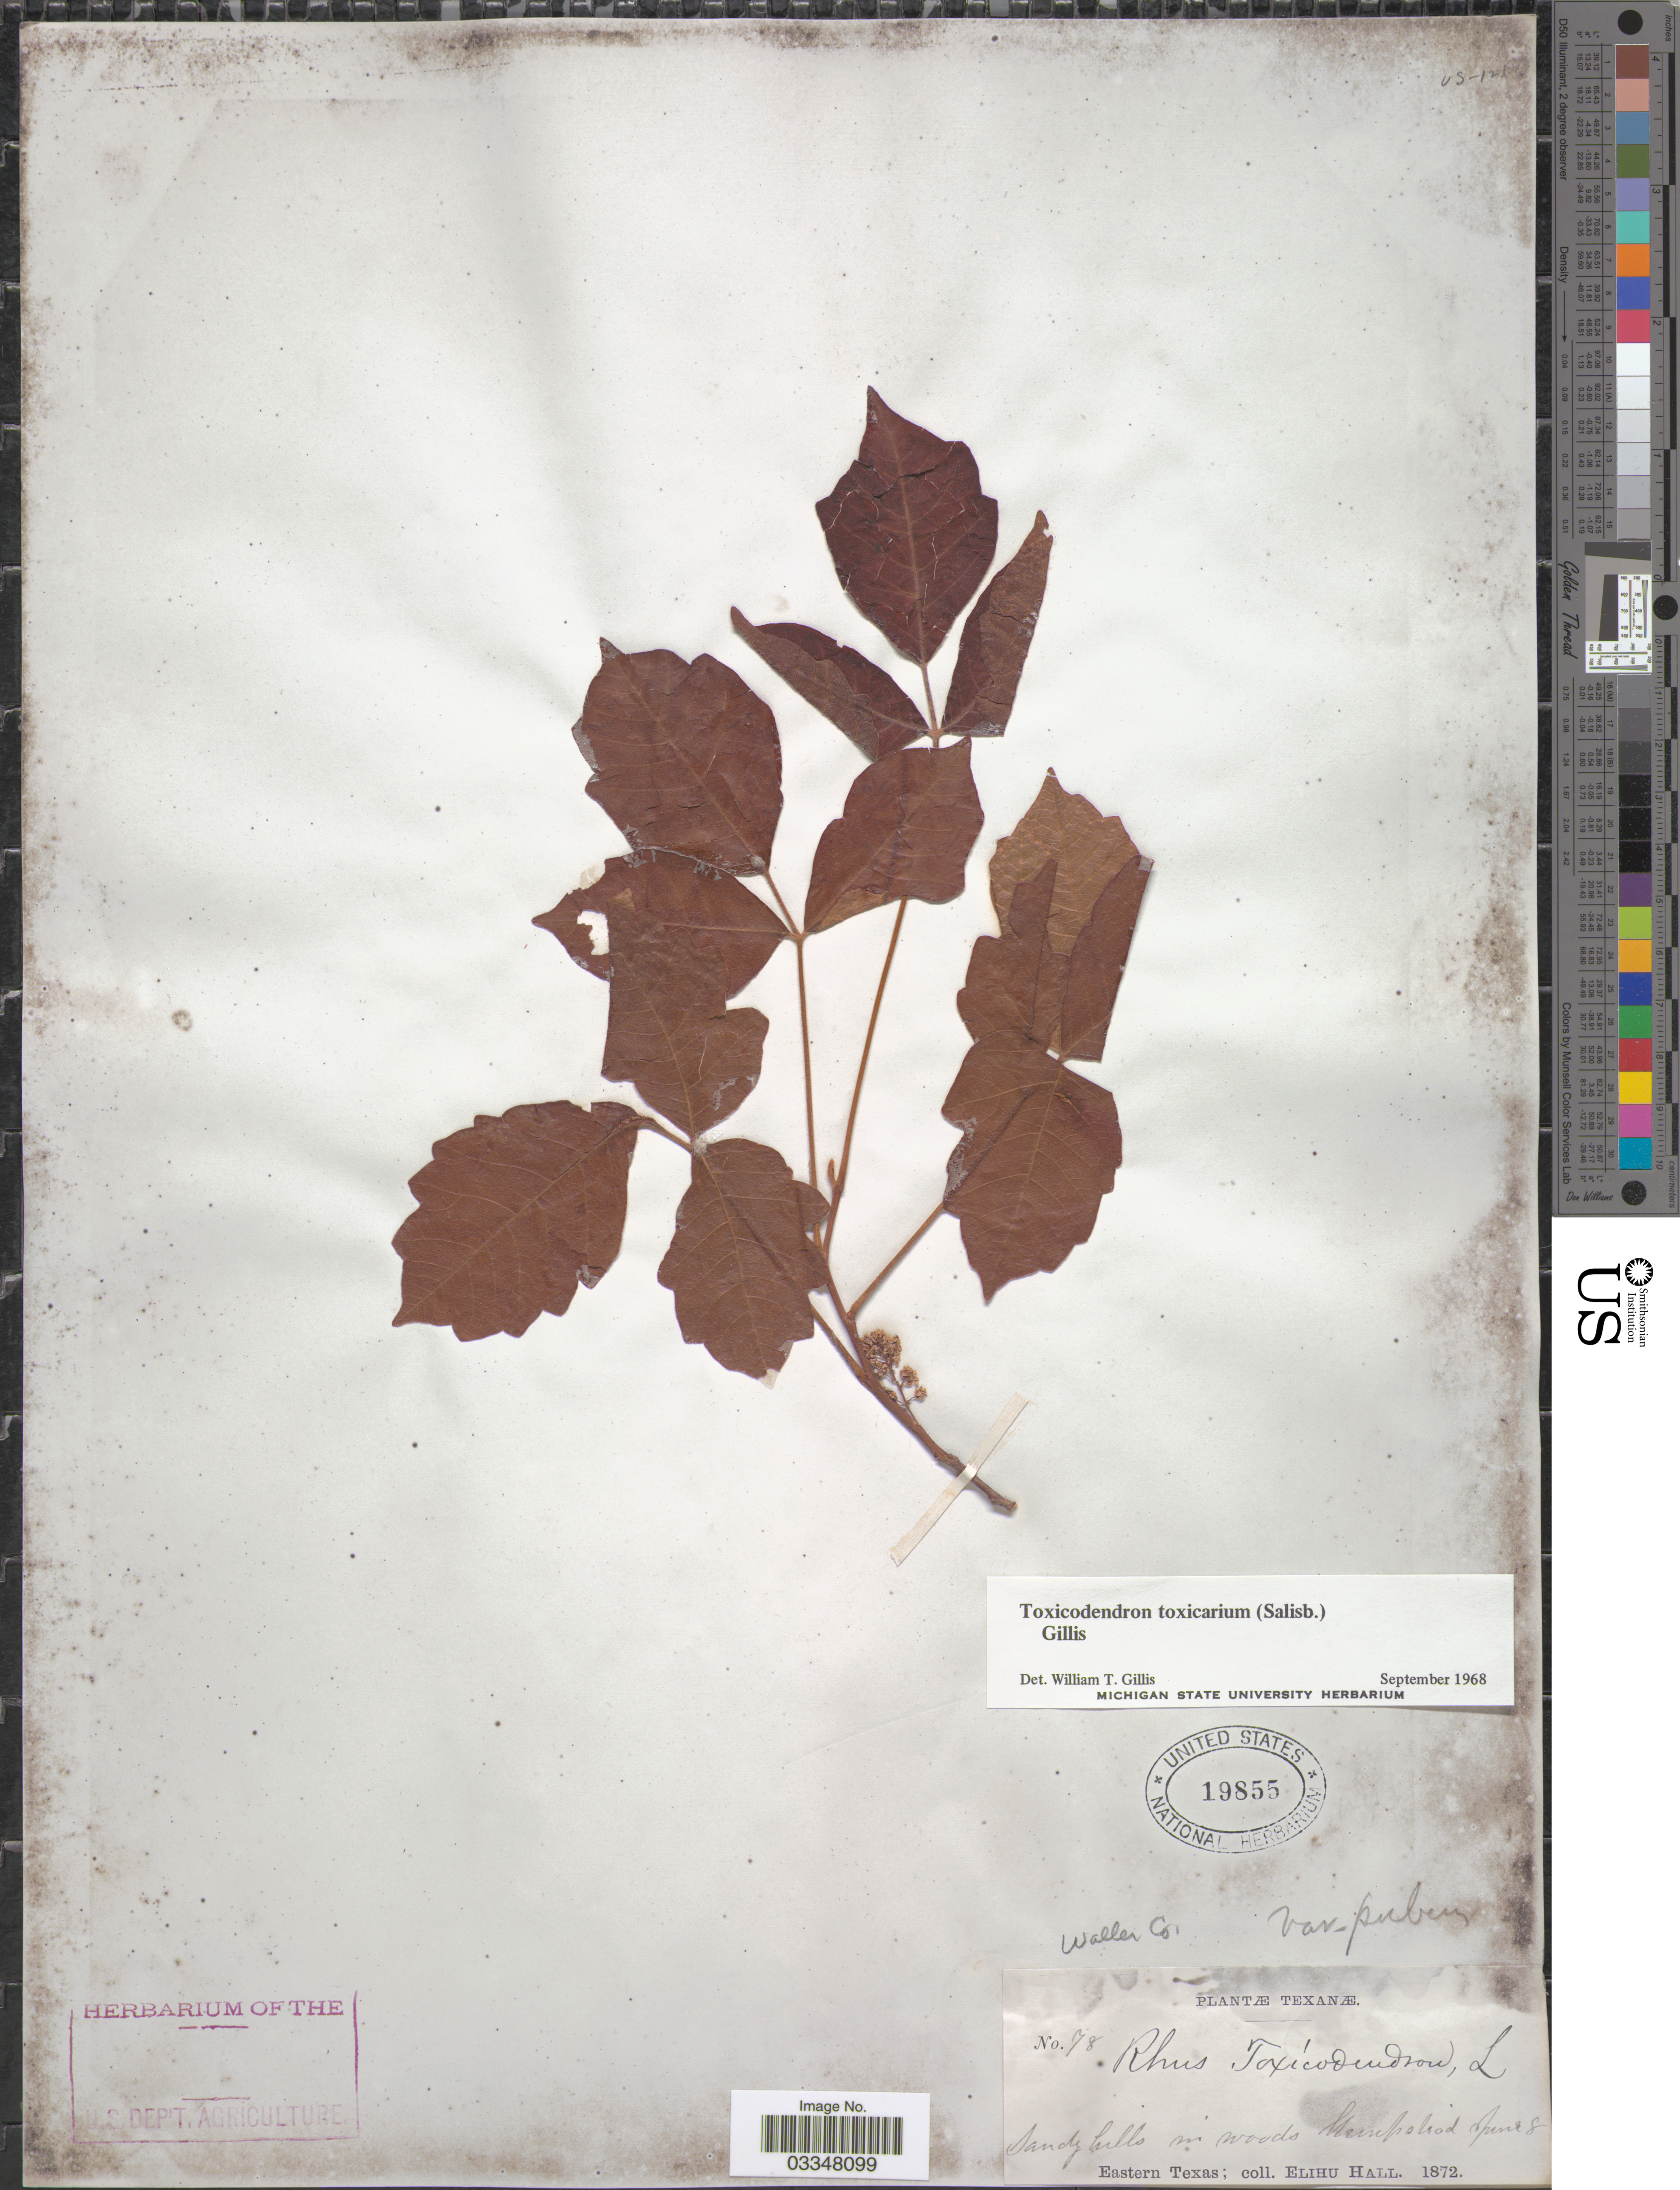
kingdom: Plantae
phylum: Tracheophyta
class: Magnoliopsida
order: Sapindales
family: Anacardiaceae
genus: Toxicodendron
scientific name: Toxicodendron toxicarium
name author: Gillis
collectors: E. Hall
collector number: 78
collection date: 1872-06-08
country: United States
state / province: Texas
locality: Eastern Texas. Waller Co. Hempstead.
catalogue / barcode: US 19855